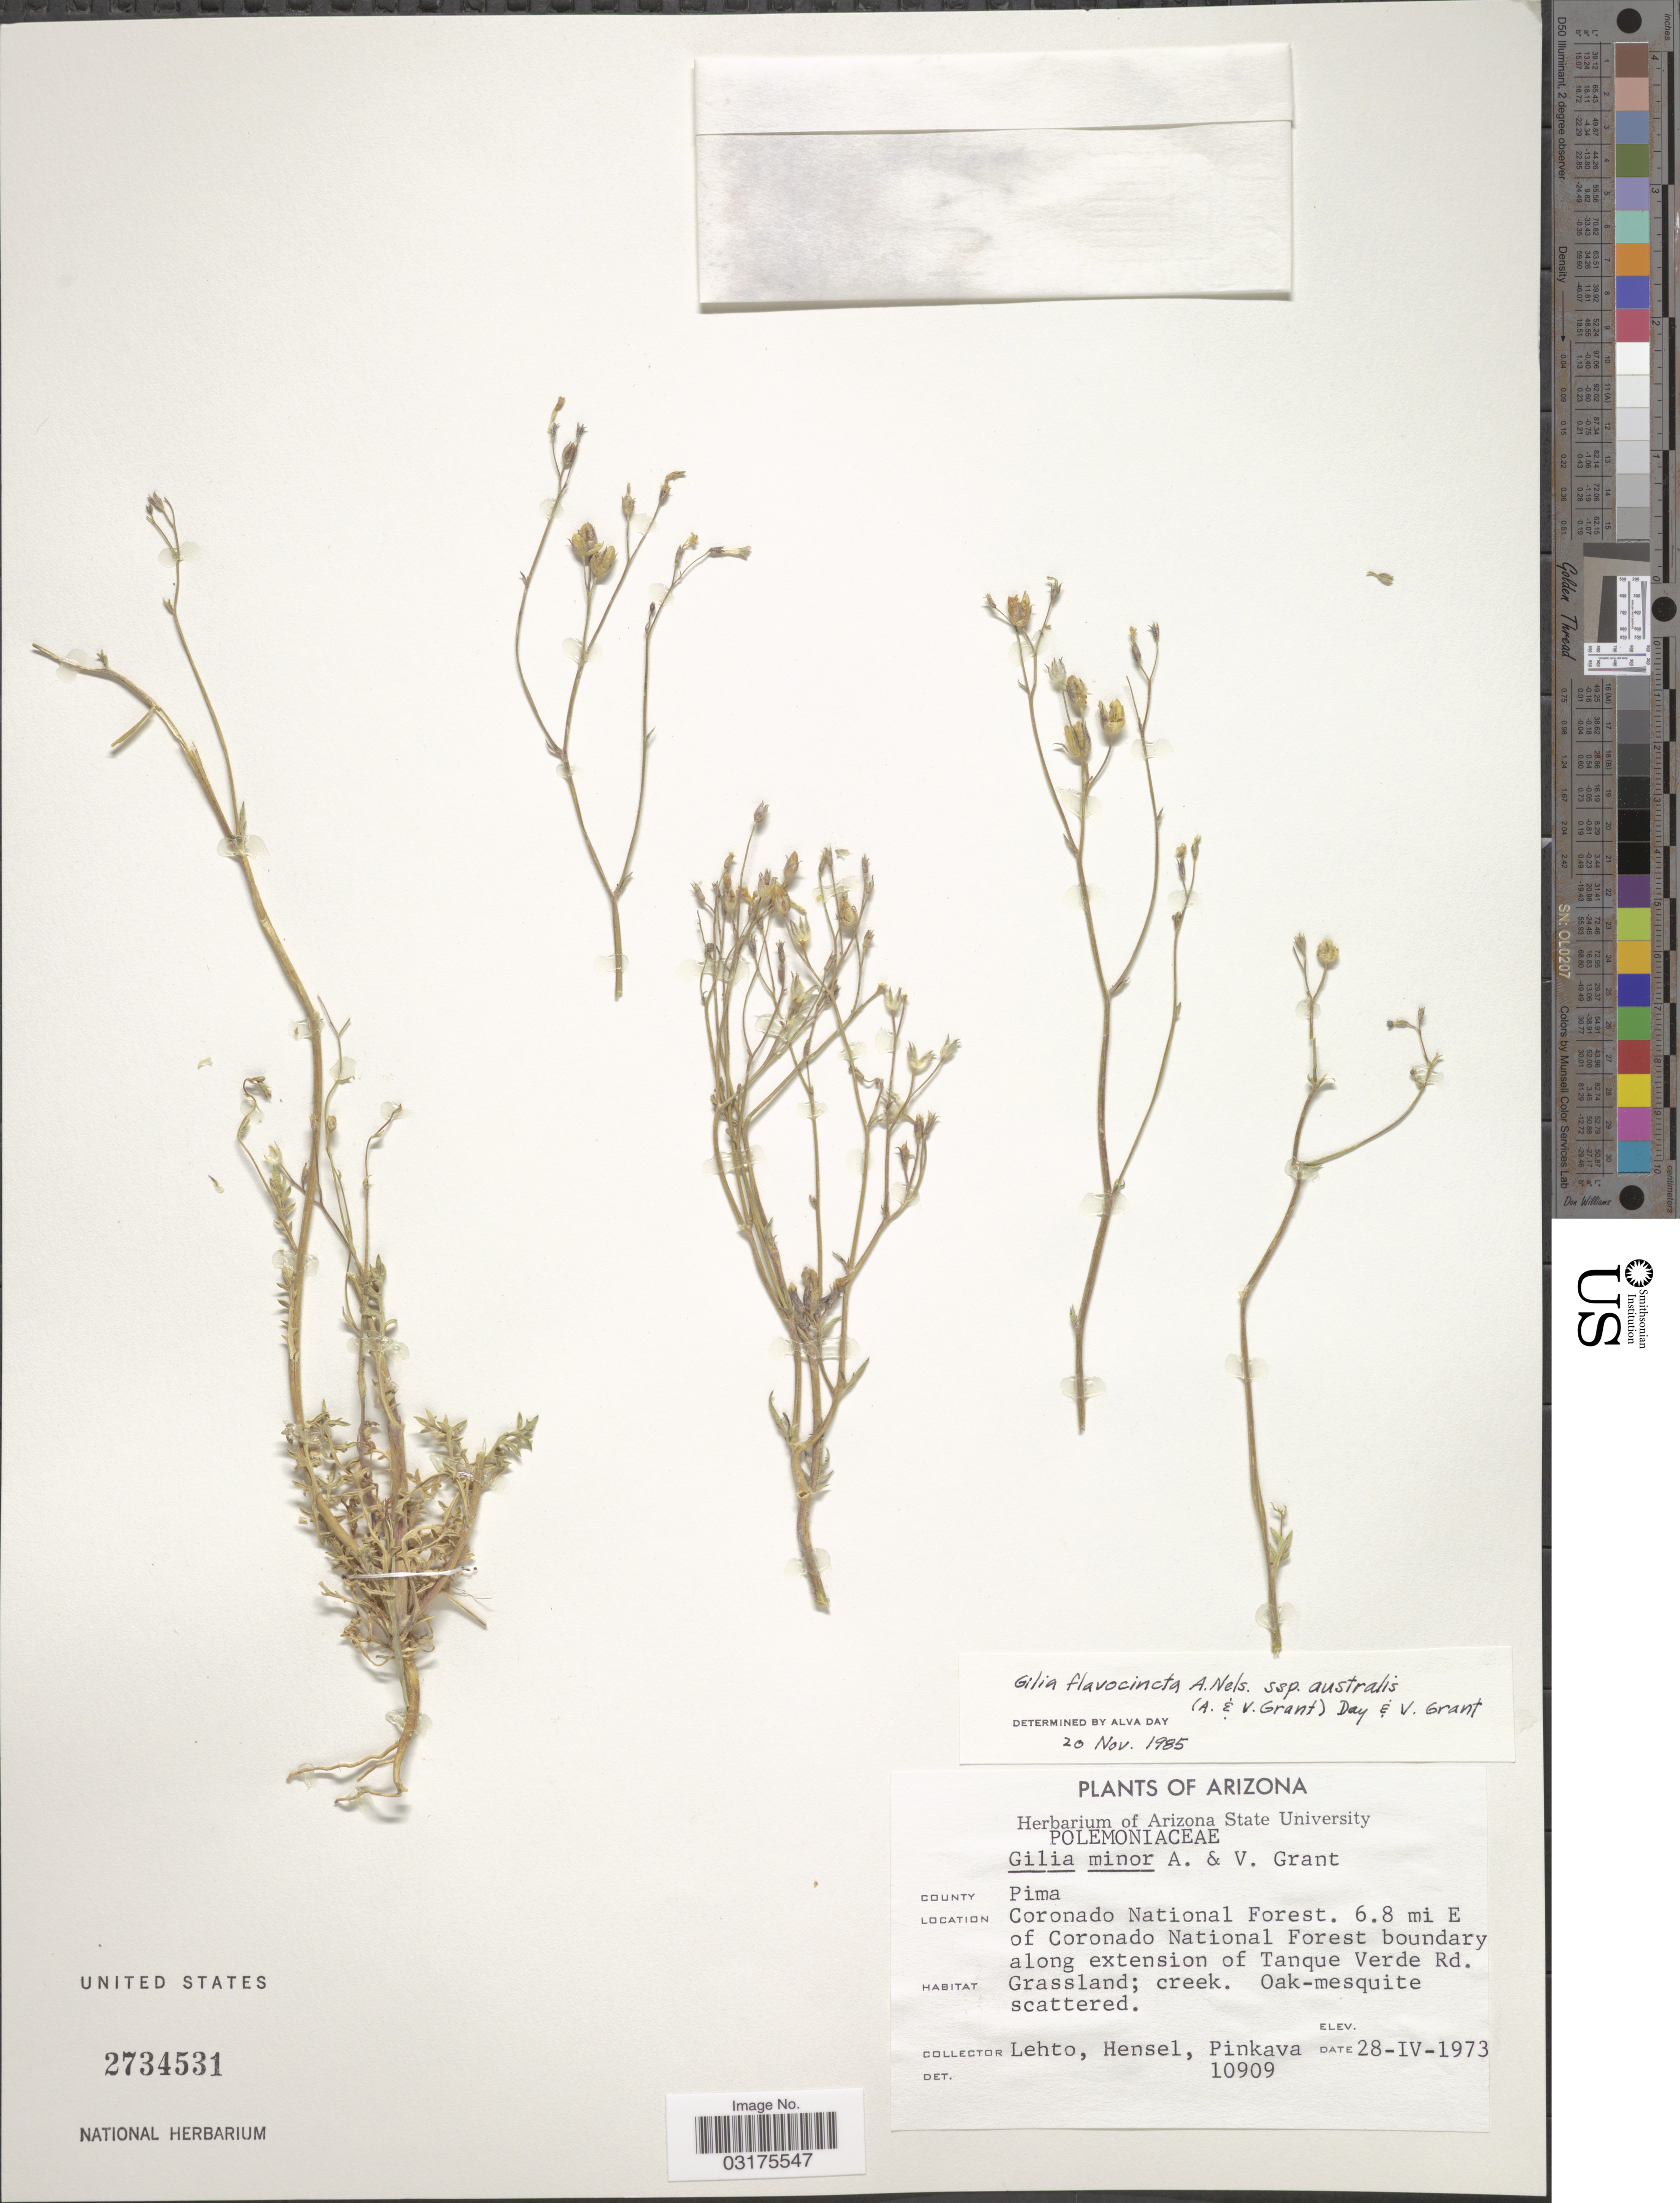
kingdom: Plantae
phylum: Tracheophyta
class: Magnoliopsida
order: Ericales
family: Polemoniaceae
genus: Gilia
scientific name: Gilia flavocincta subsp. australis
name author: A. Nelson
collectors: -. Lehto, -. Hensel & -. Pinkava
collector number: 10909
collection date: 1973-04-28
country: United States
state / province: Arizona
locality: County Pima, Coronado National Forest. 6.8 mi E of Coronado National Forest boundary along extension of Tanque Verde Rd. Grassland.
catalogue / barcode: US 2734531